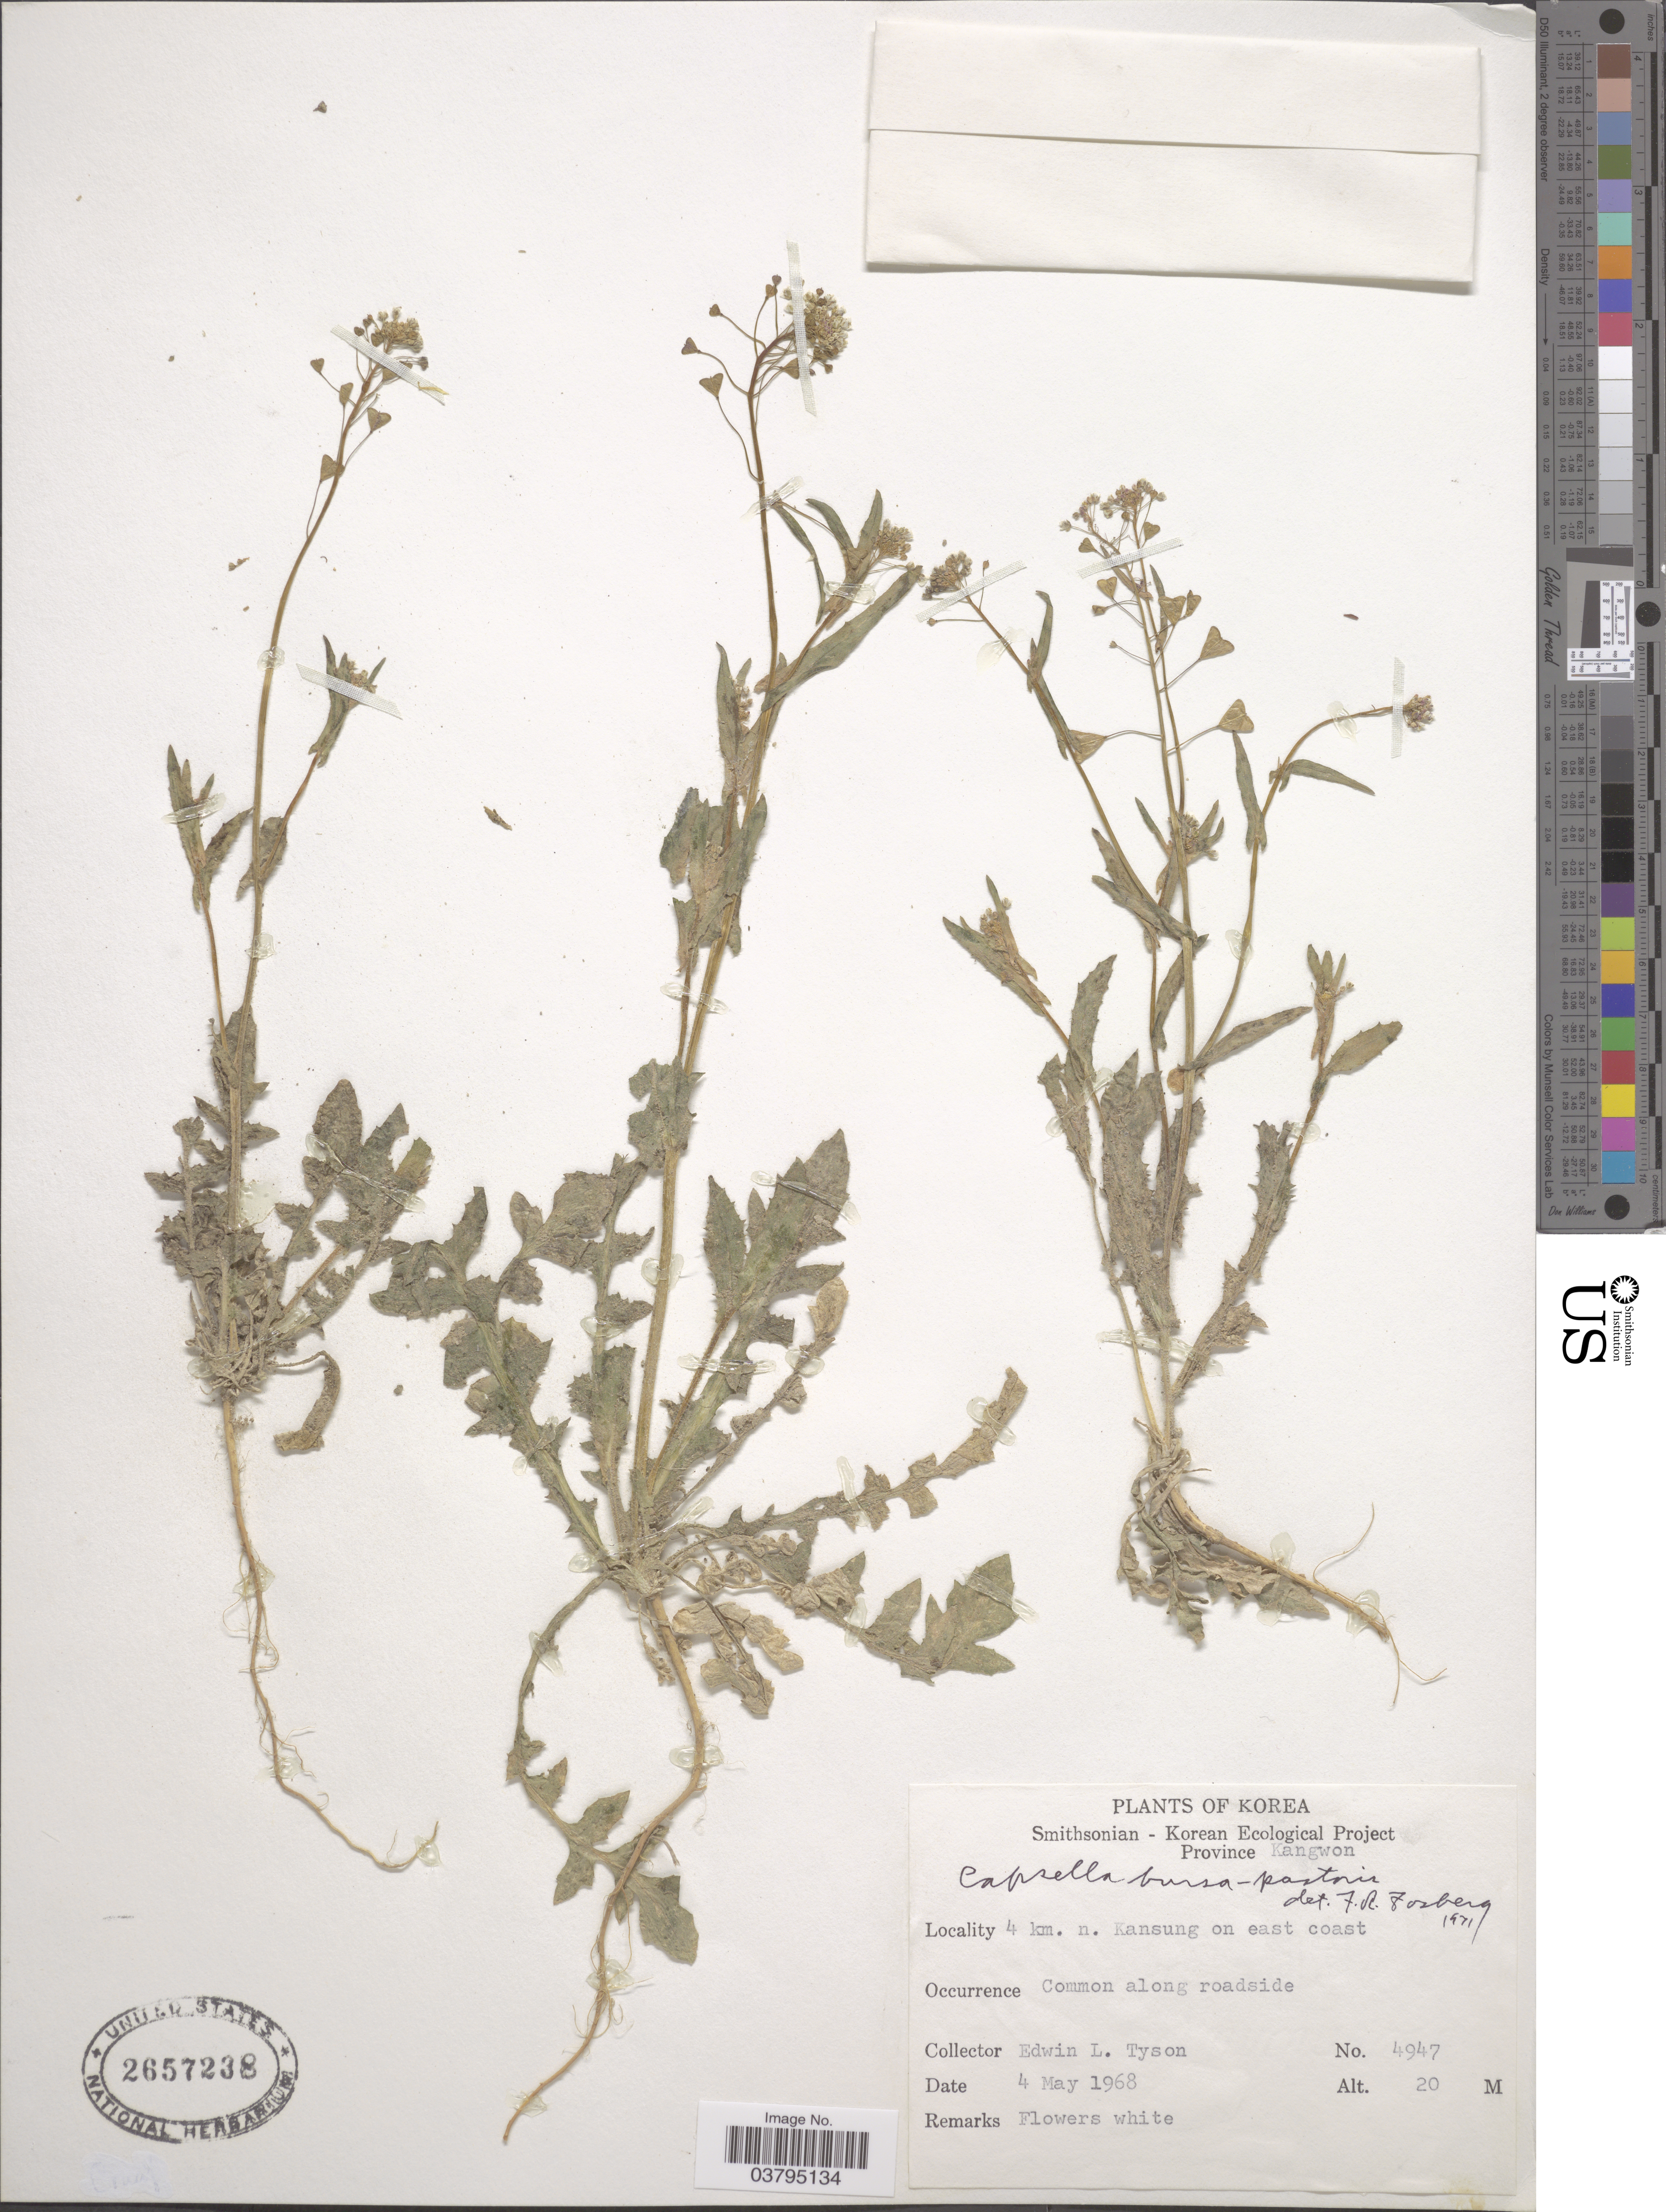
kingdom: Plantae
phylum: Tracheophyta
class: Magnoliopsida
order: Brassicales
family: Brassicaceae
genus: Capsella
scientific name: Capsella bursa-pastoris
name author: (L.) Medik.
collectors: E. L. Tyson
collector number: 4947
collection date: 1968-05-04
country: North Korea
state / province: Kangwon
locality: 4 km. n. Kansung on east coast.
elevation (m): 20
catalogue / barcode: US 2657238